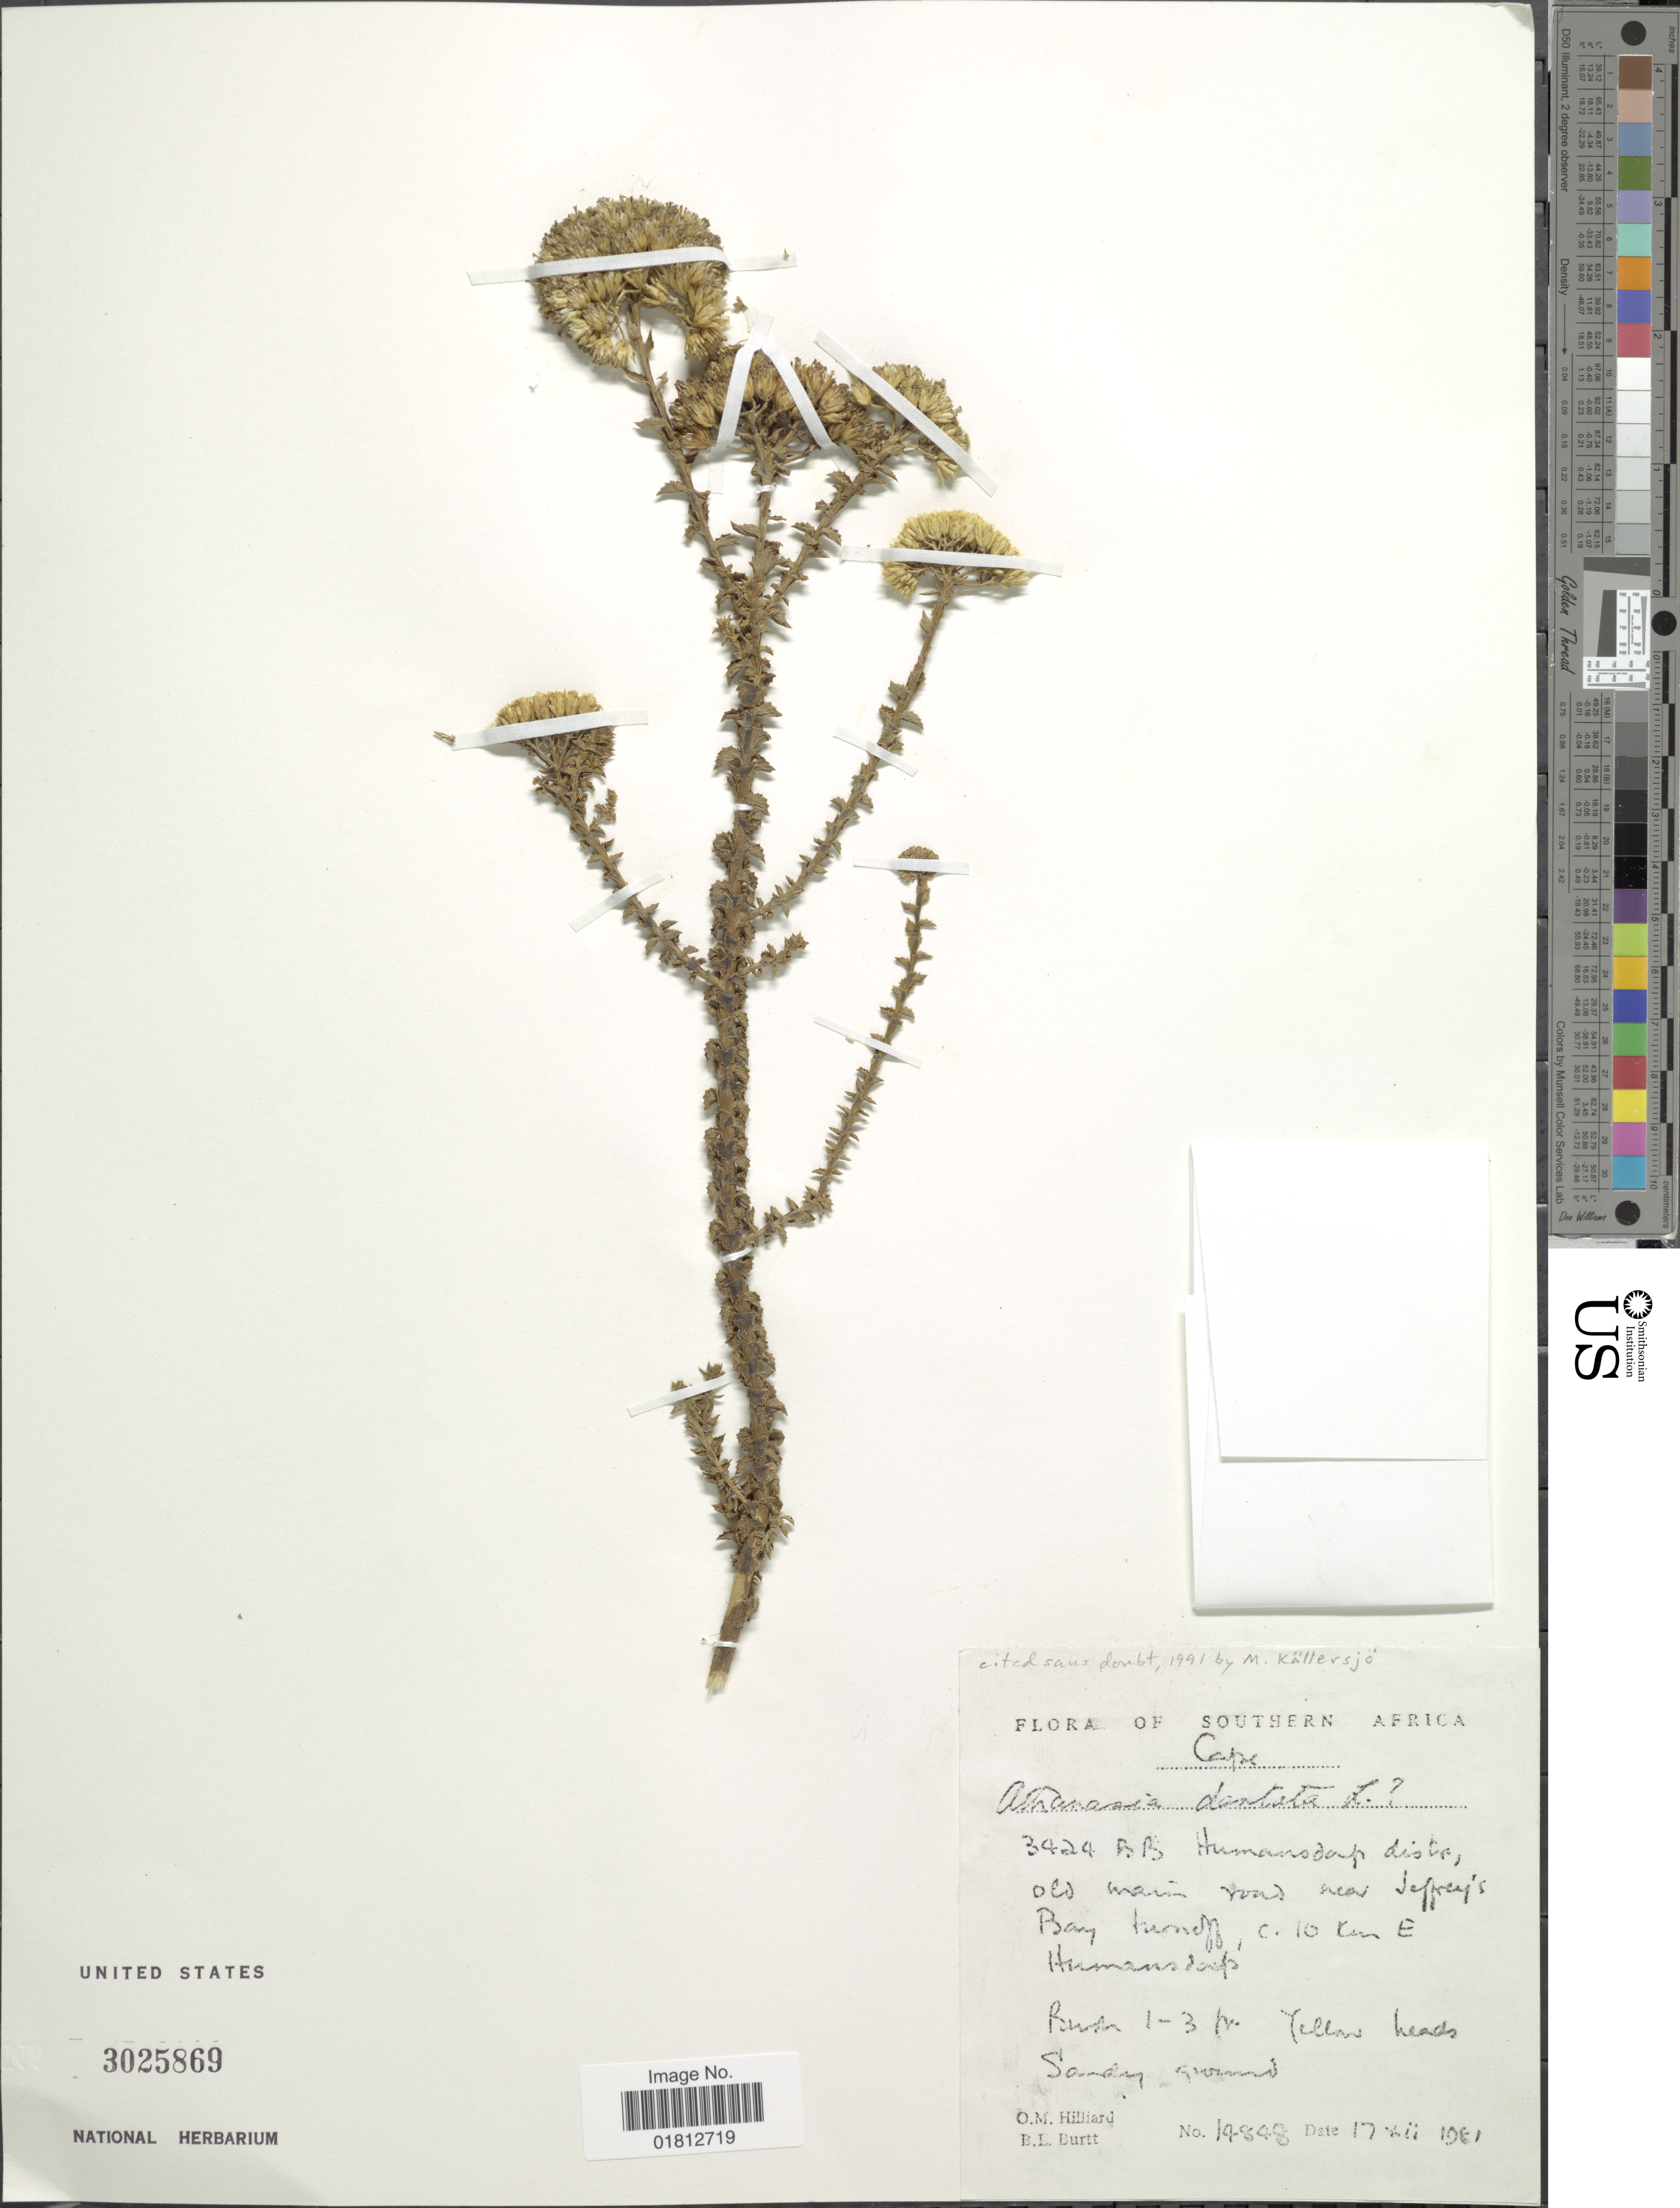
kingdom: Plantae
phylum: Tracheophyta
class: Magnoliopsida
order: Asterales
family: Asteraceae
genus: Athanasia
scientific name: Athanasia dentata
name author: (L.) L.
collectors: O. M. Hilliard & B. L. Burtt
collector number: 14848*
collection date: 1981-12-17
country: South Africa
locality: Southern Africa, Cape, 3424 BB Humansdorp Distr., old main road near Jeffrey's Bay turnoff, c. 10 km E Humansdorp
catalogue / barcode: US 3025869